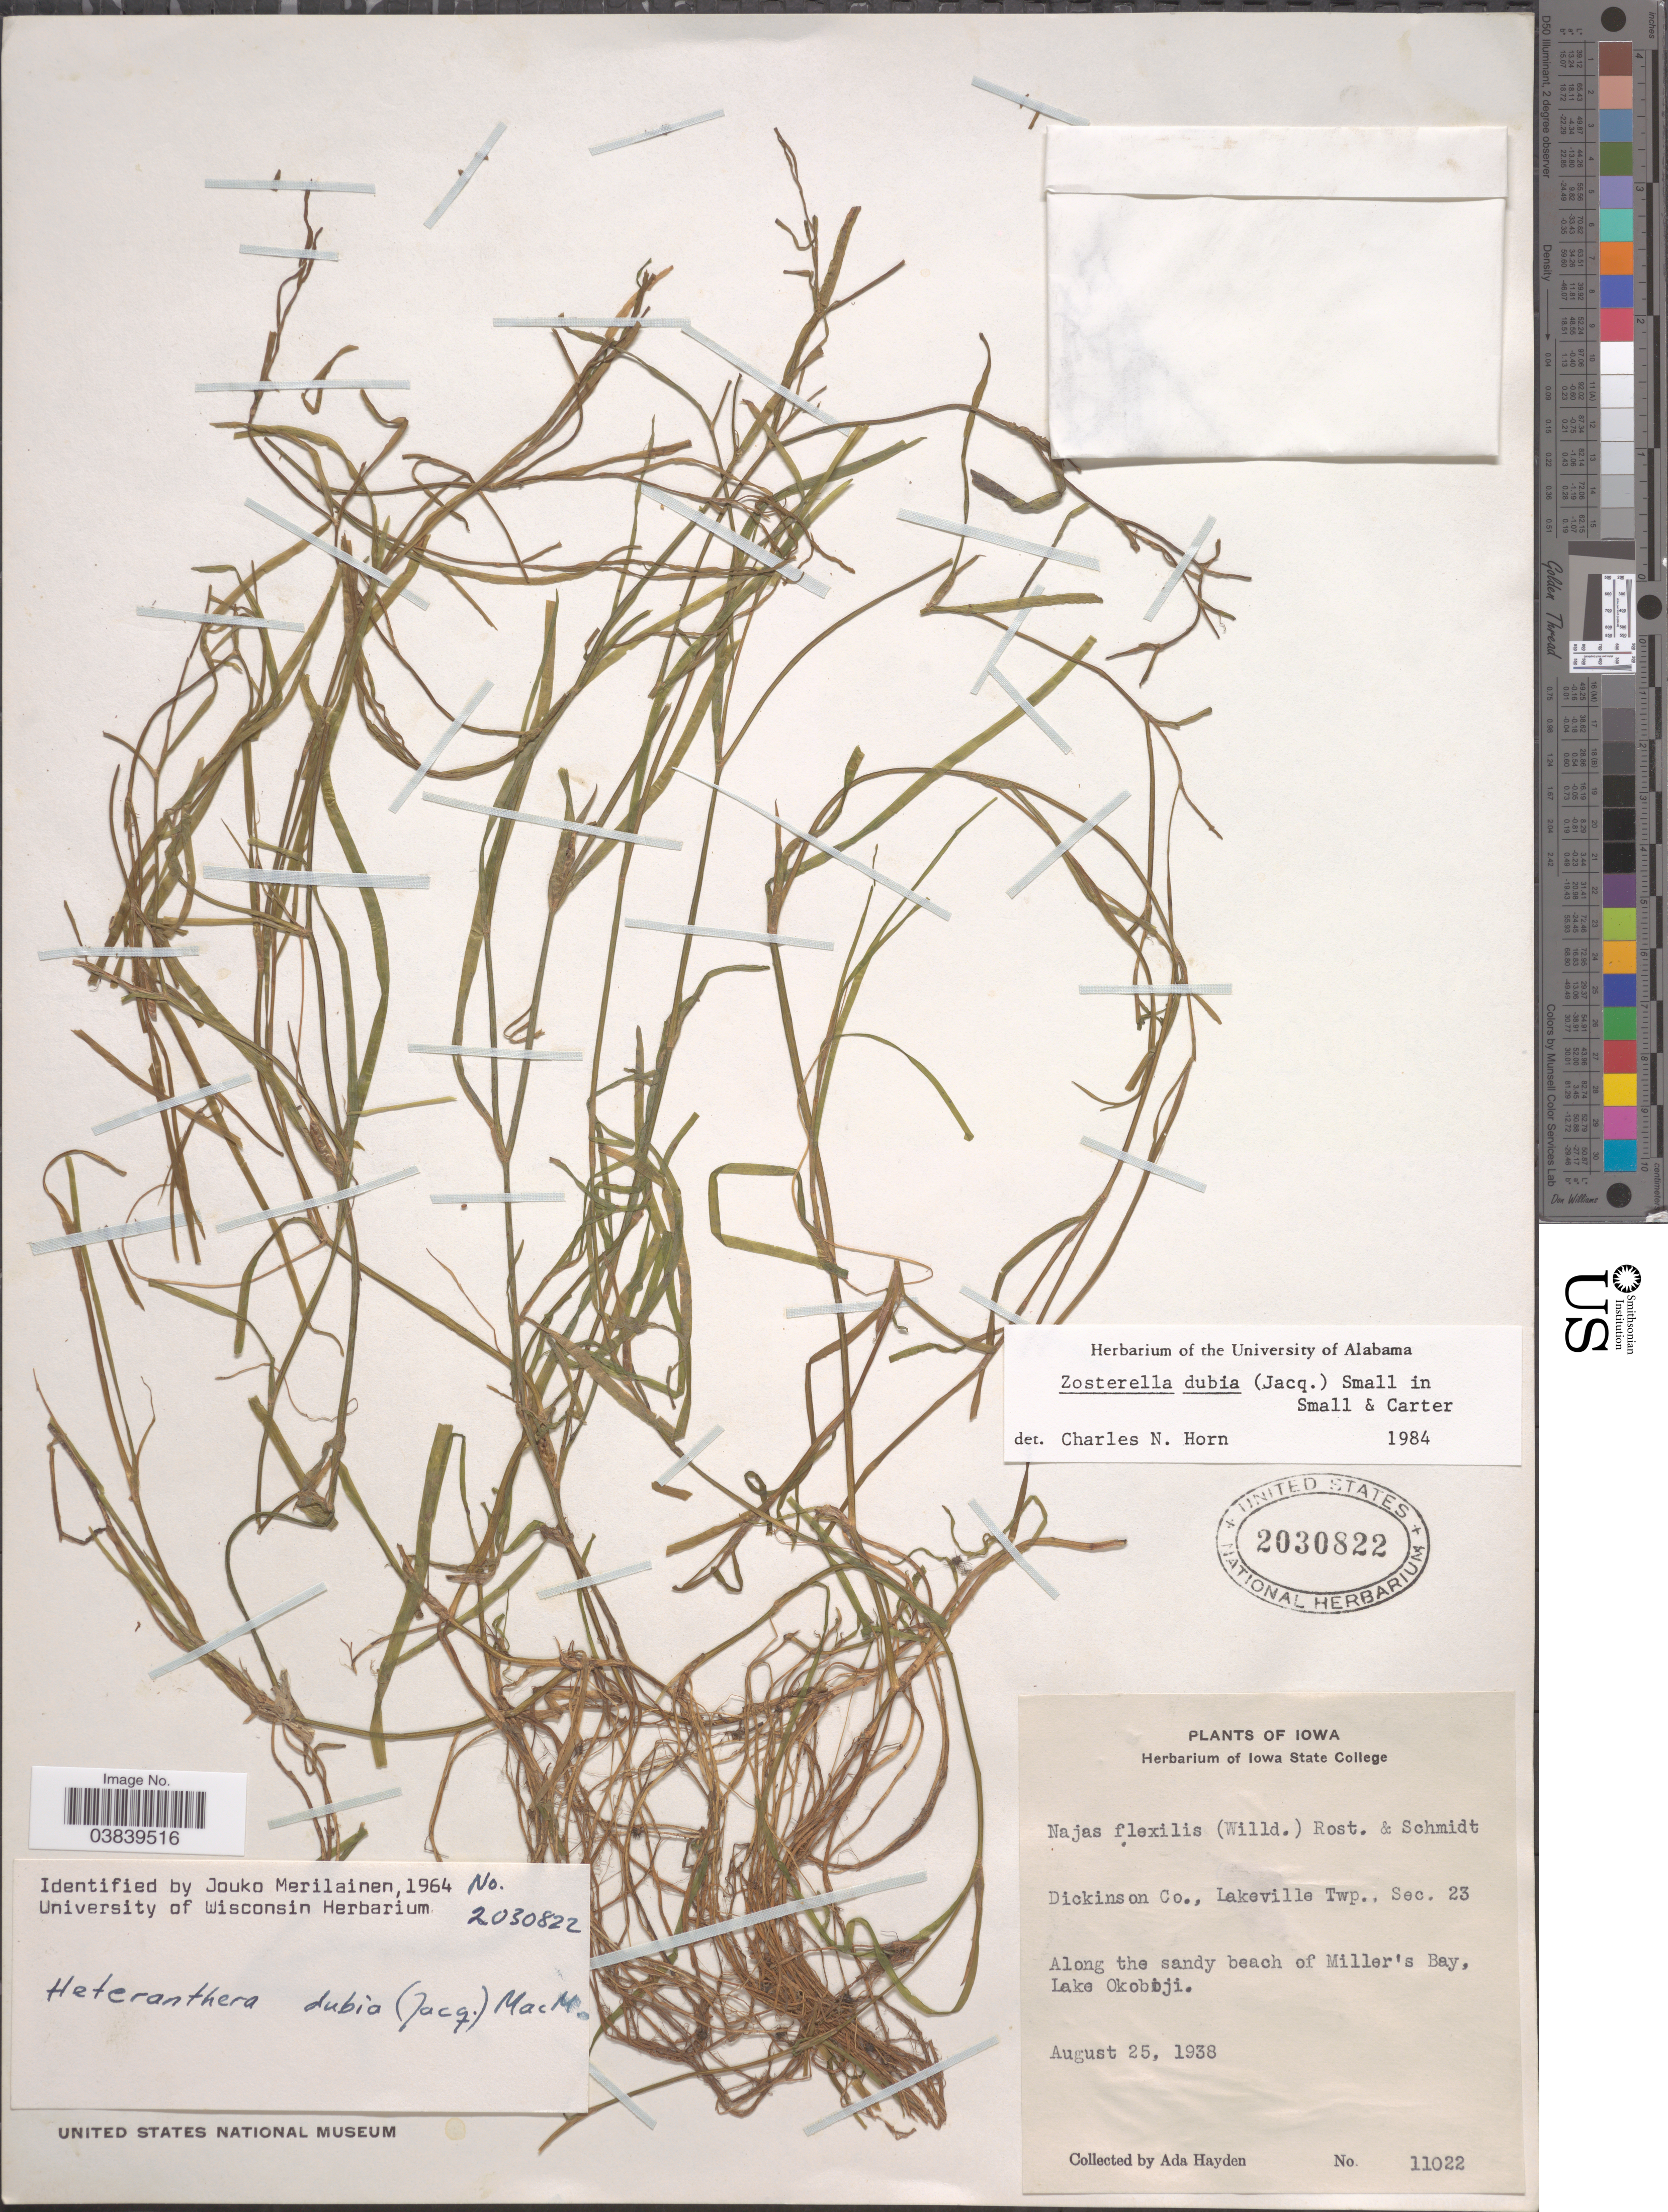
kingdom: Plantae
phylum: Tracheophyta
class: Liliopsida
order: Commelinales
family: Pontederiaceae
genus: Heteranthera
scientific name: Heteranthera dubia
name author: (Jacq.) MacMill.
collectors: Ada Hayden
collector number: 11022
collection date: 1938-08-25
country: United States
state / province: Iowa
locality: Dickinson Co., Lakeville Twp., Sec. 23. Along the sandy beach of Miller's Bay, Lake Okoboji.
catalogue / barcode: US 2030822